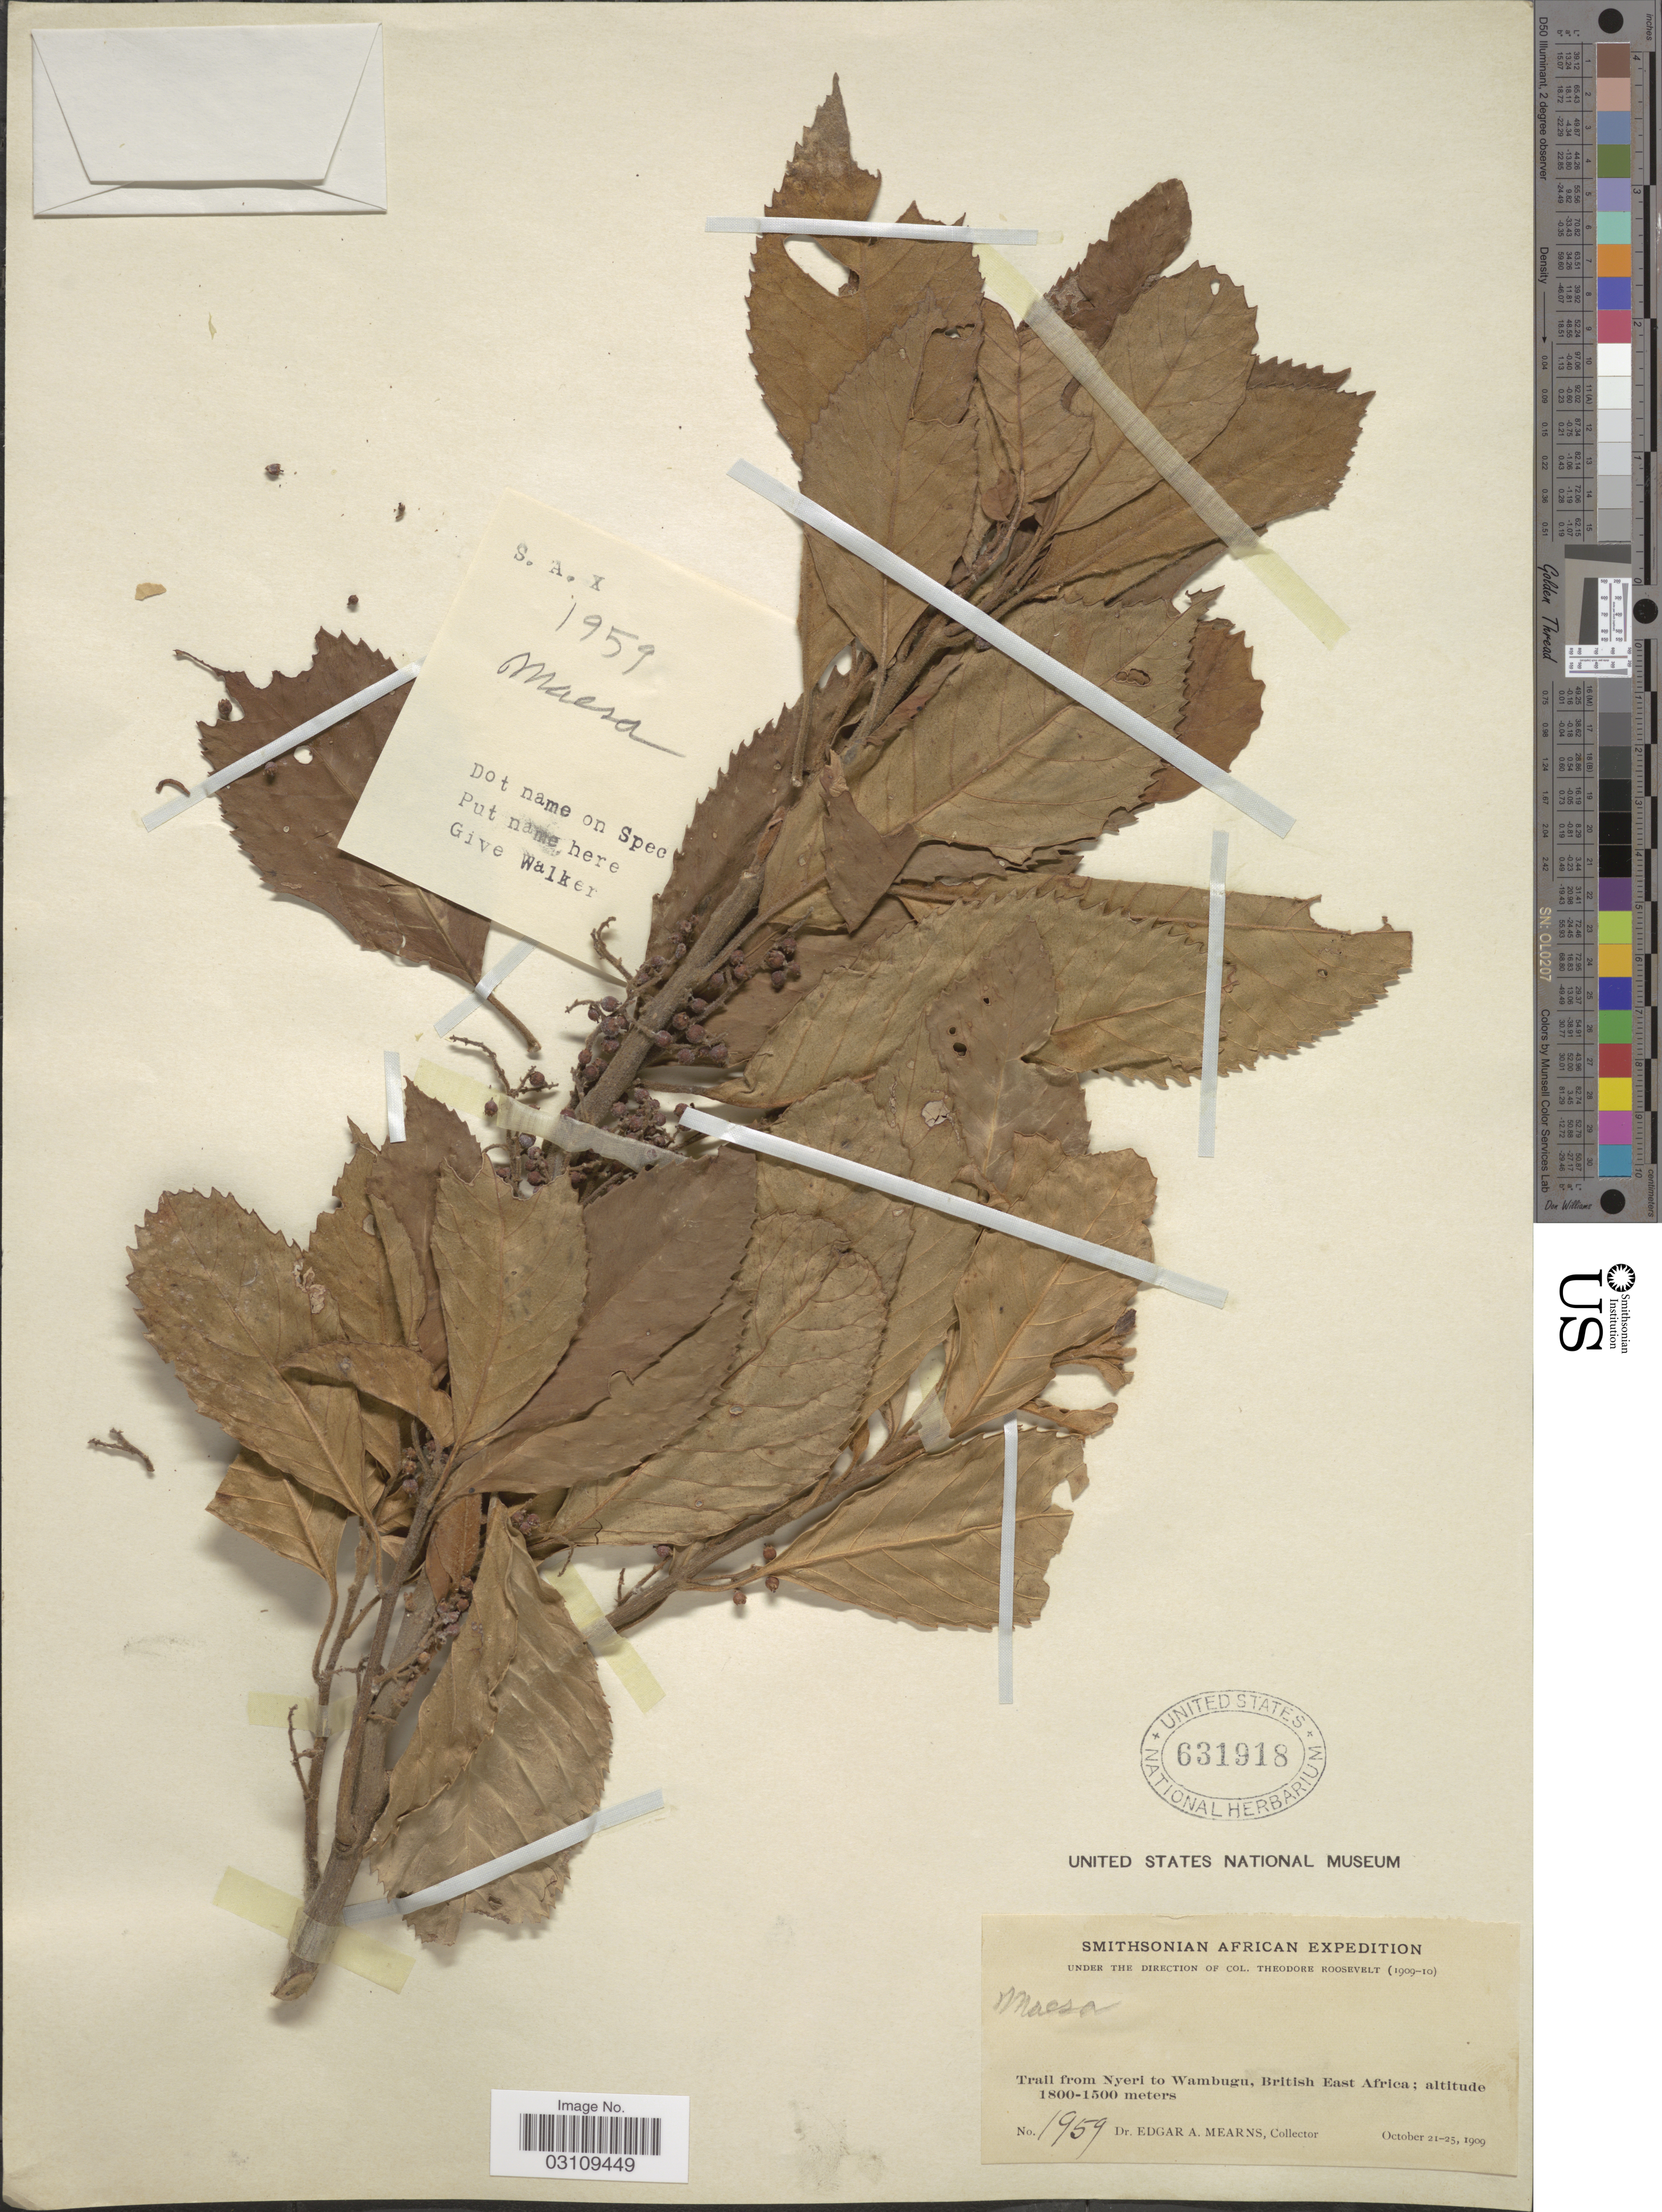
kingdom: Plantae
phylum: Tracheophyta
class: Magnoliopsida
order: Ericales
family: Primulaceae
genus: Maesa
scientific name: Maesa sp.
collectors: E. A. Mearns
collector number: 1959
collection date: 1909-10-21/1909-10-25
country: Kenya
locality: Trail from Nyeri to Wambugu, British East Africa.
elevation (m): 1500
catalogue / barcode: US 631918